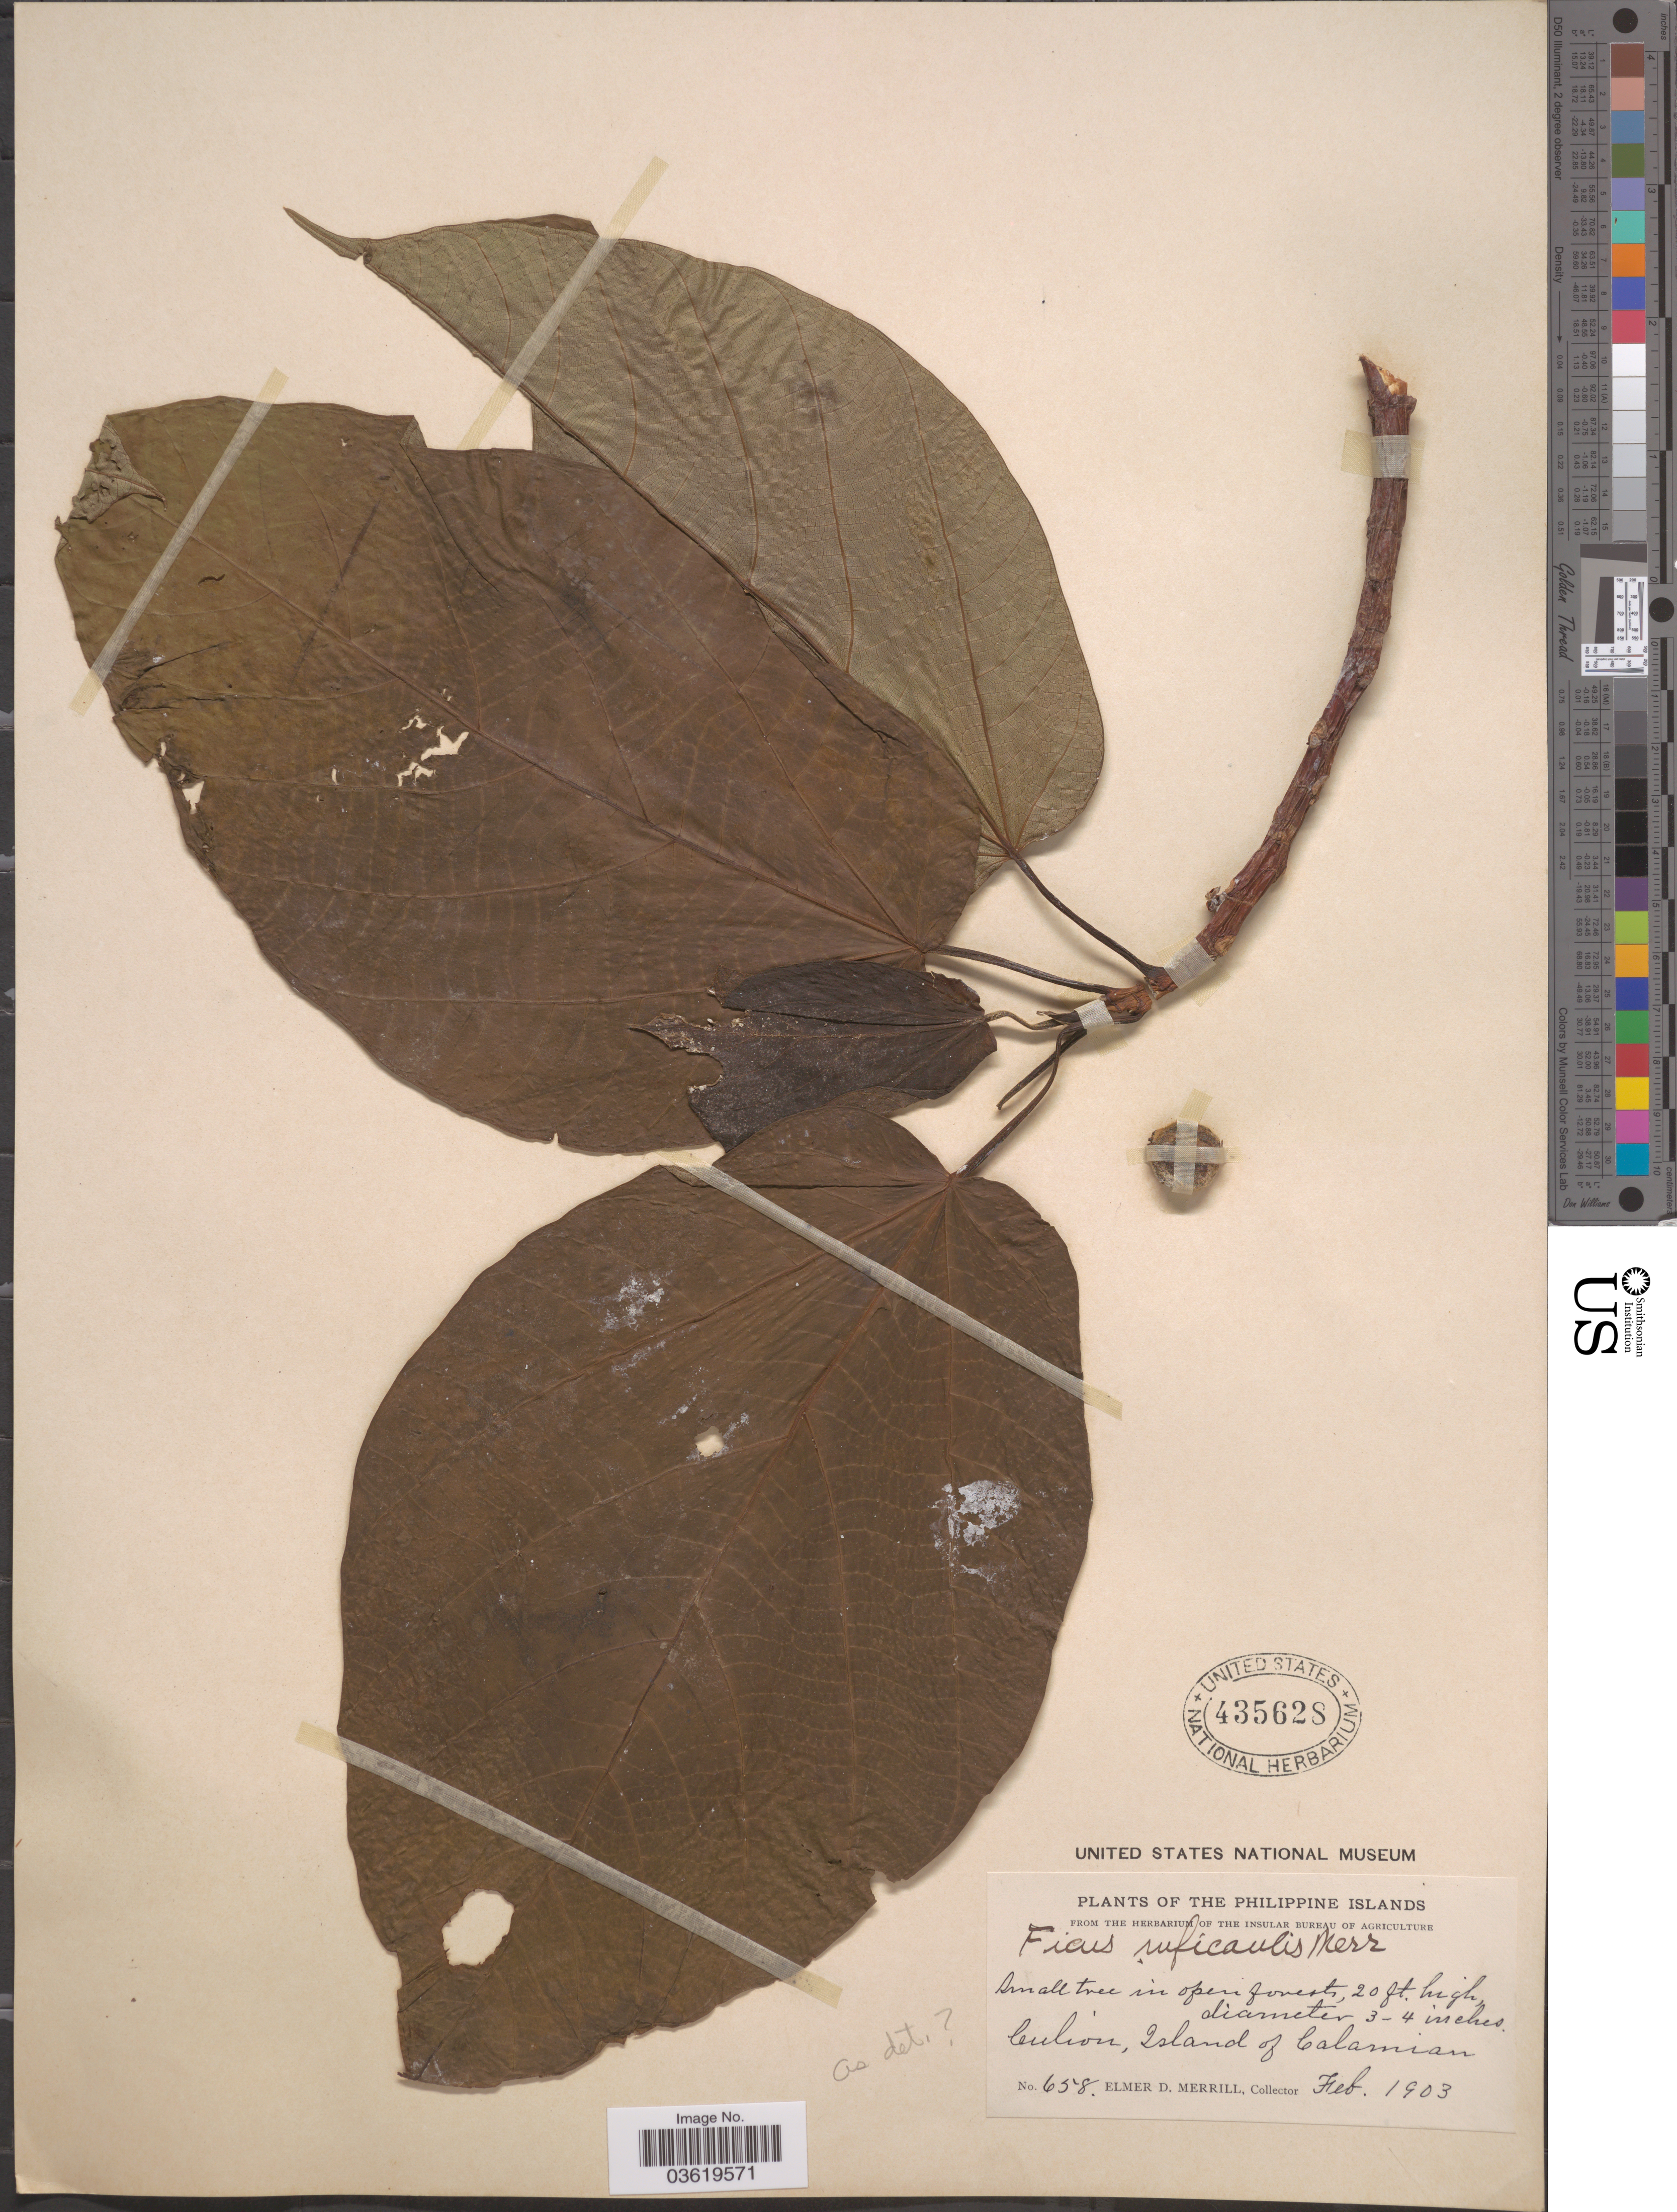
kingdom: Plantae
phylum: Tracheophyta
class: Magnoliopsida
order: Rosales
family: Moraceae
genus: Ficus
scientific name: Ficus ruficaulis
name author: Merr.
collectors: E. D. Merrill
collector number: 658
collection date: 1903-02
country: Philippines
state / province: Mimaropa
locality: Culion, Island of Calamian.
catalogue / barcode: US 435628